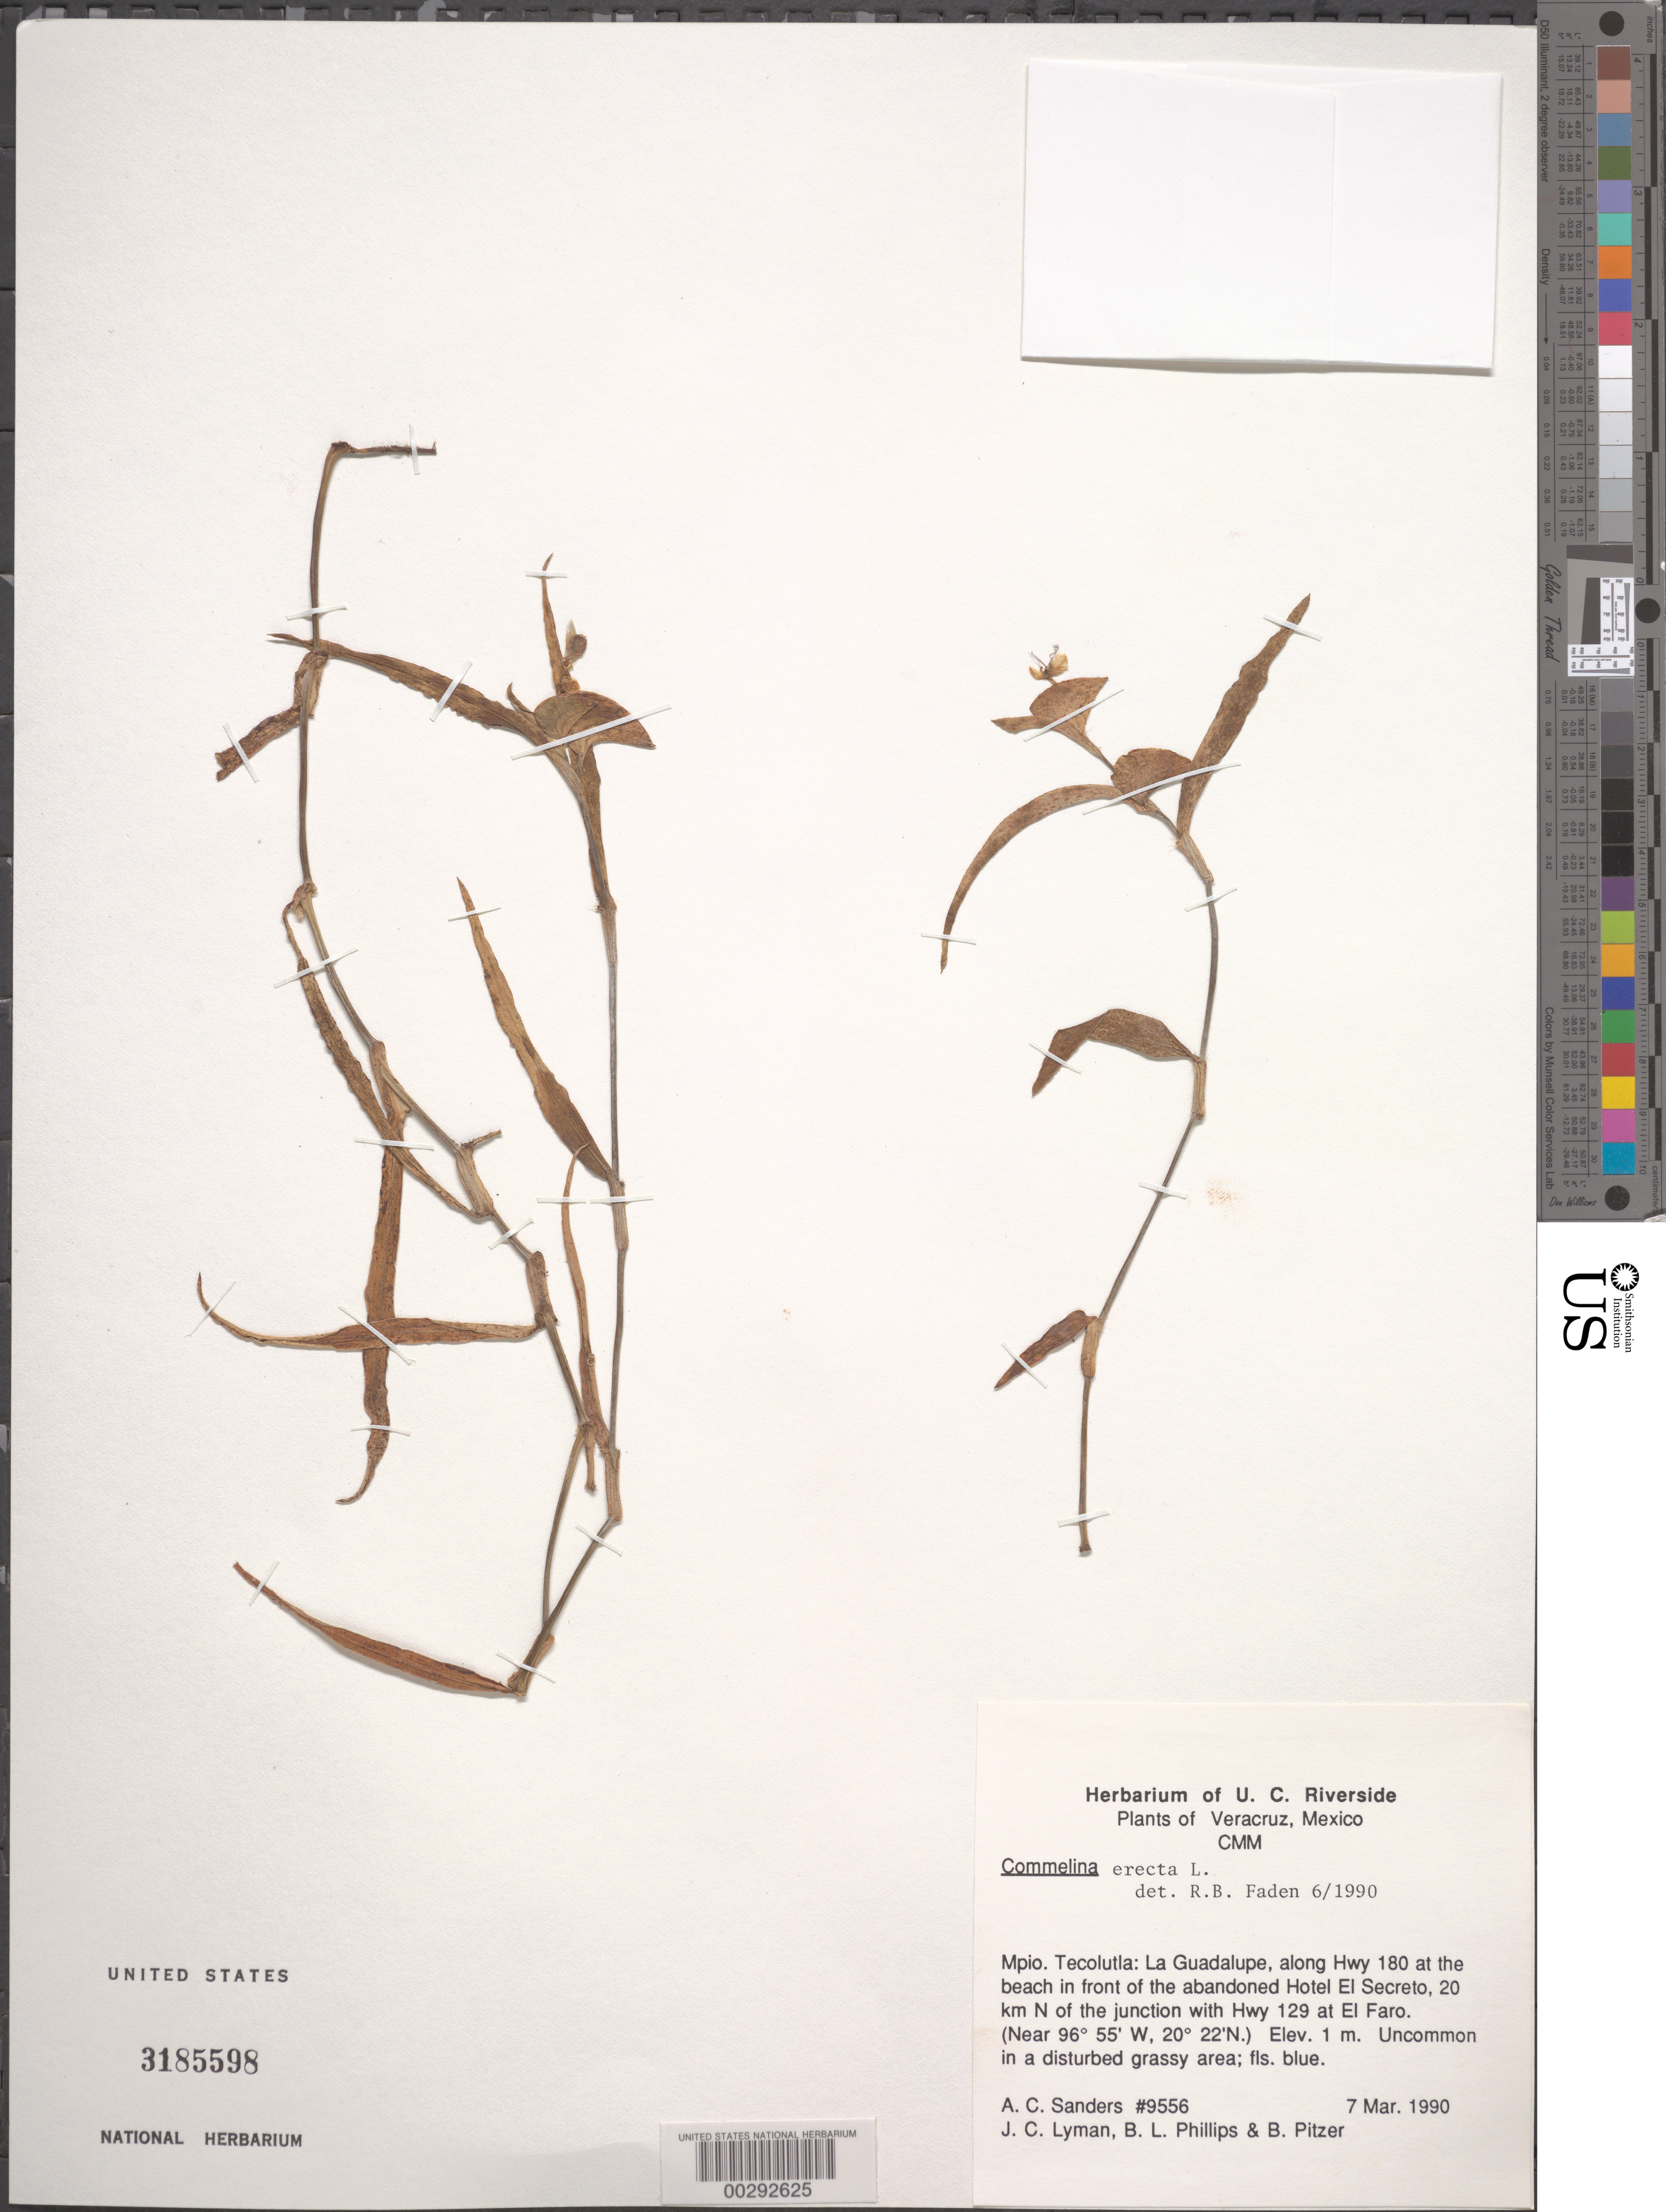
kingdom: Plantae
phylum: Tracheophyta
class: Liliopsida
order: Commelinales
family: Commelinaceae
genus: Commelina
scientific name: Commelina erecta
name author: L.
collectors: A. Sanders, J. Lyman, B. L. Phillips & B. Pitzer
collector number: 9556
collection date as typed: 07 Mar 1990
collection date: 1990-03-07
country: Mexico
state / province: Veracruz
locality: Tecolutla, la Guadalupe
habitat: In disturbed grassy area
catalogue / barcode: US 3185598